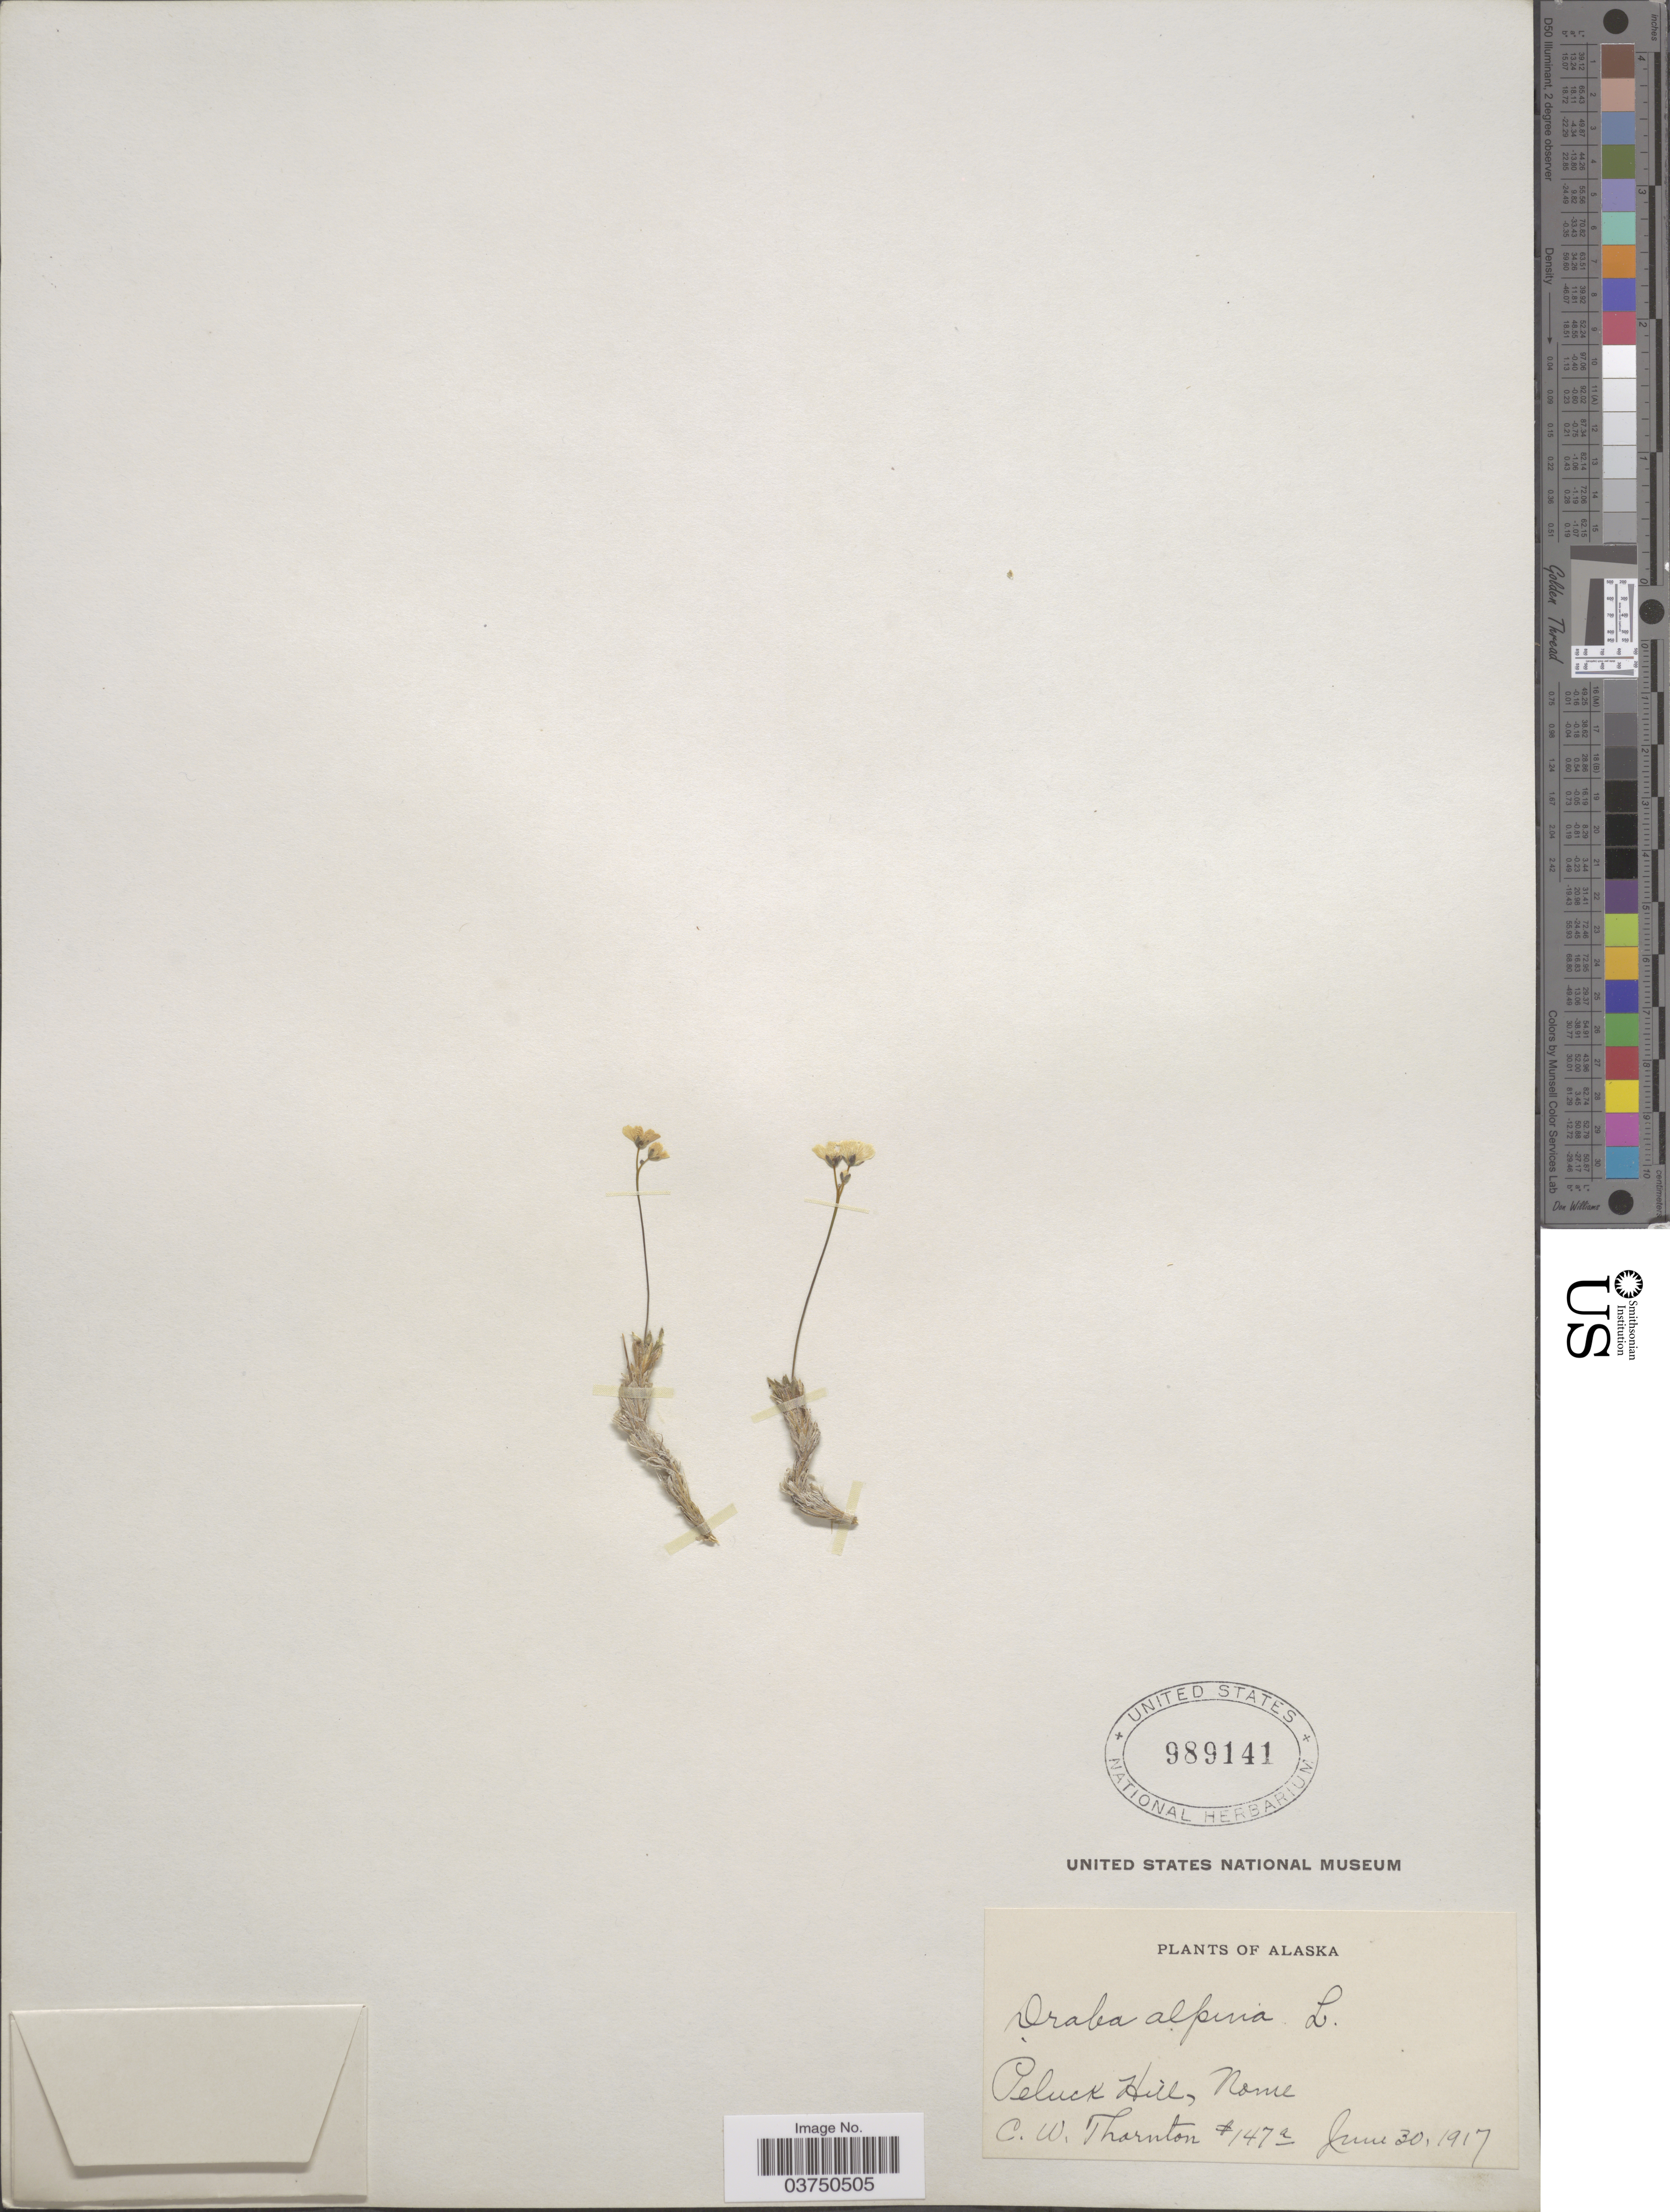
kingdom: Plantae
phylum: Tracheophyta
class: Magnoliopsida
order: Brassicales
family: Brassicaceae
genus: Draba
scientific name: Draba alpina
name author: L.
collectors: C. Thornton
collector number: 147a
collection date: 1917-06-30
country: United States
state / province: Alaska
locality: Peluck Hill, Nome.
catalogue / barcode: US 989141